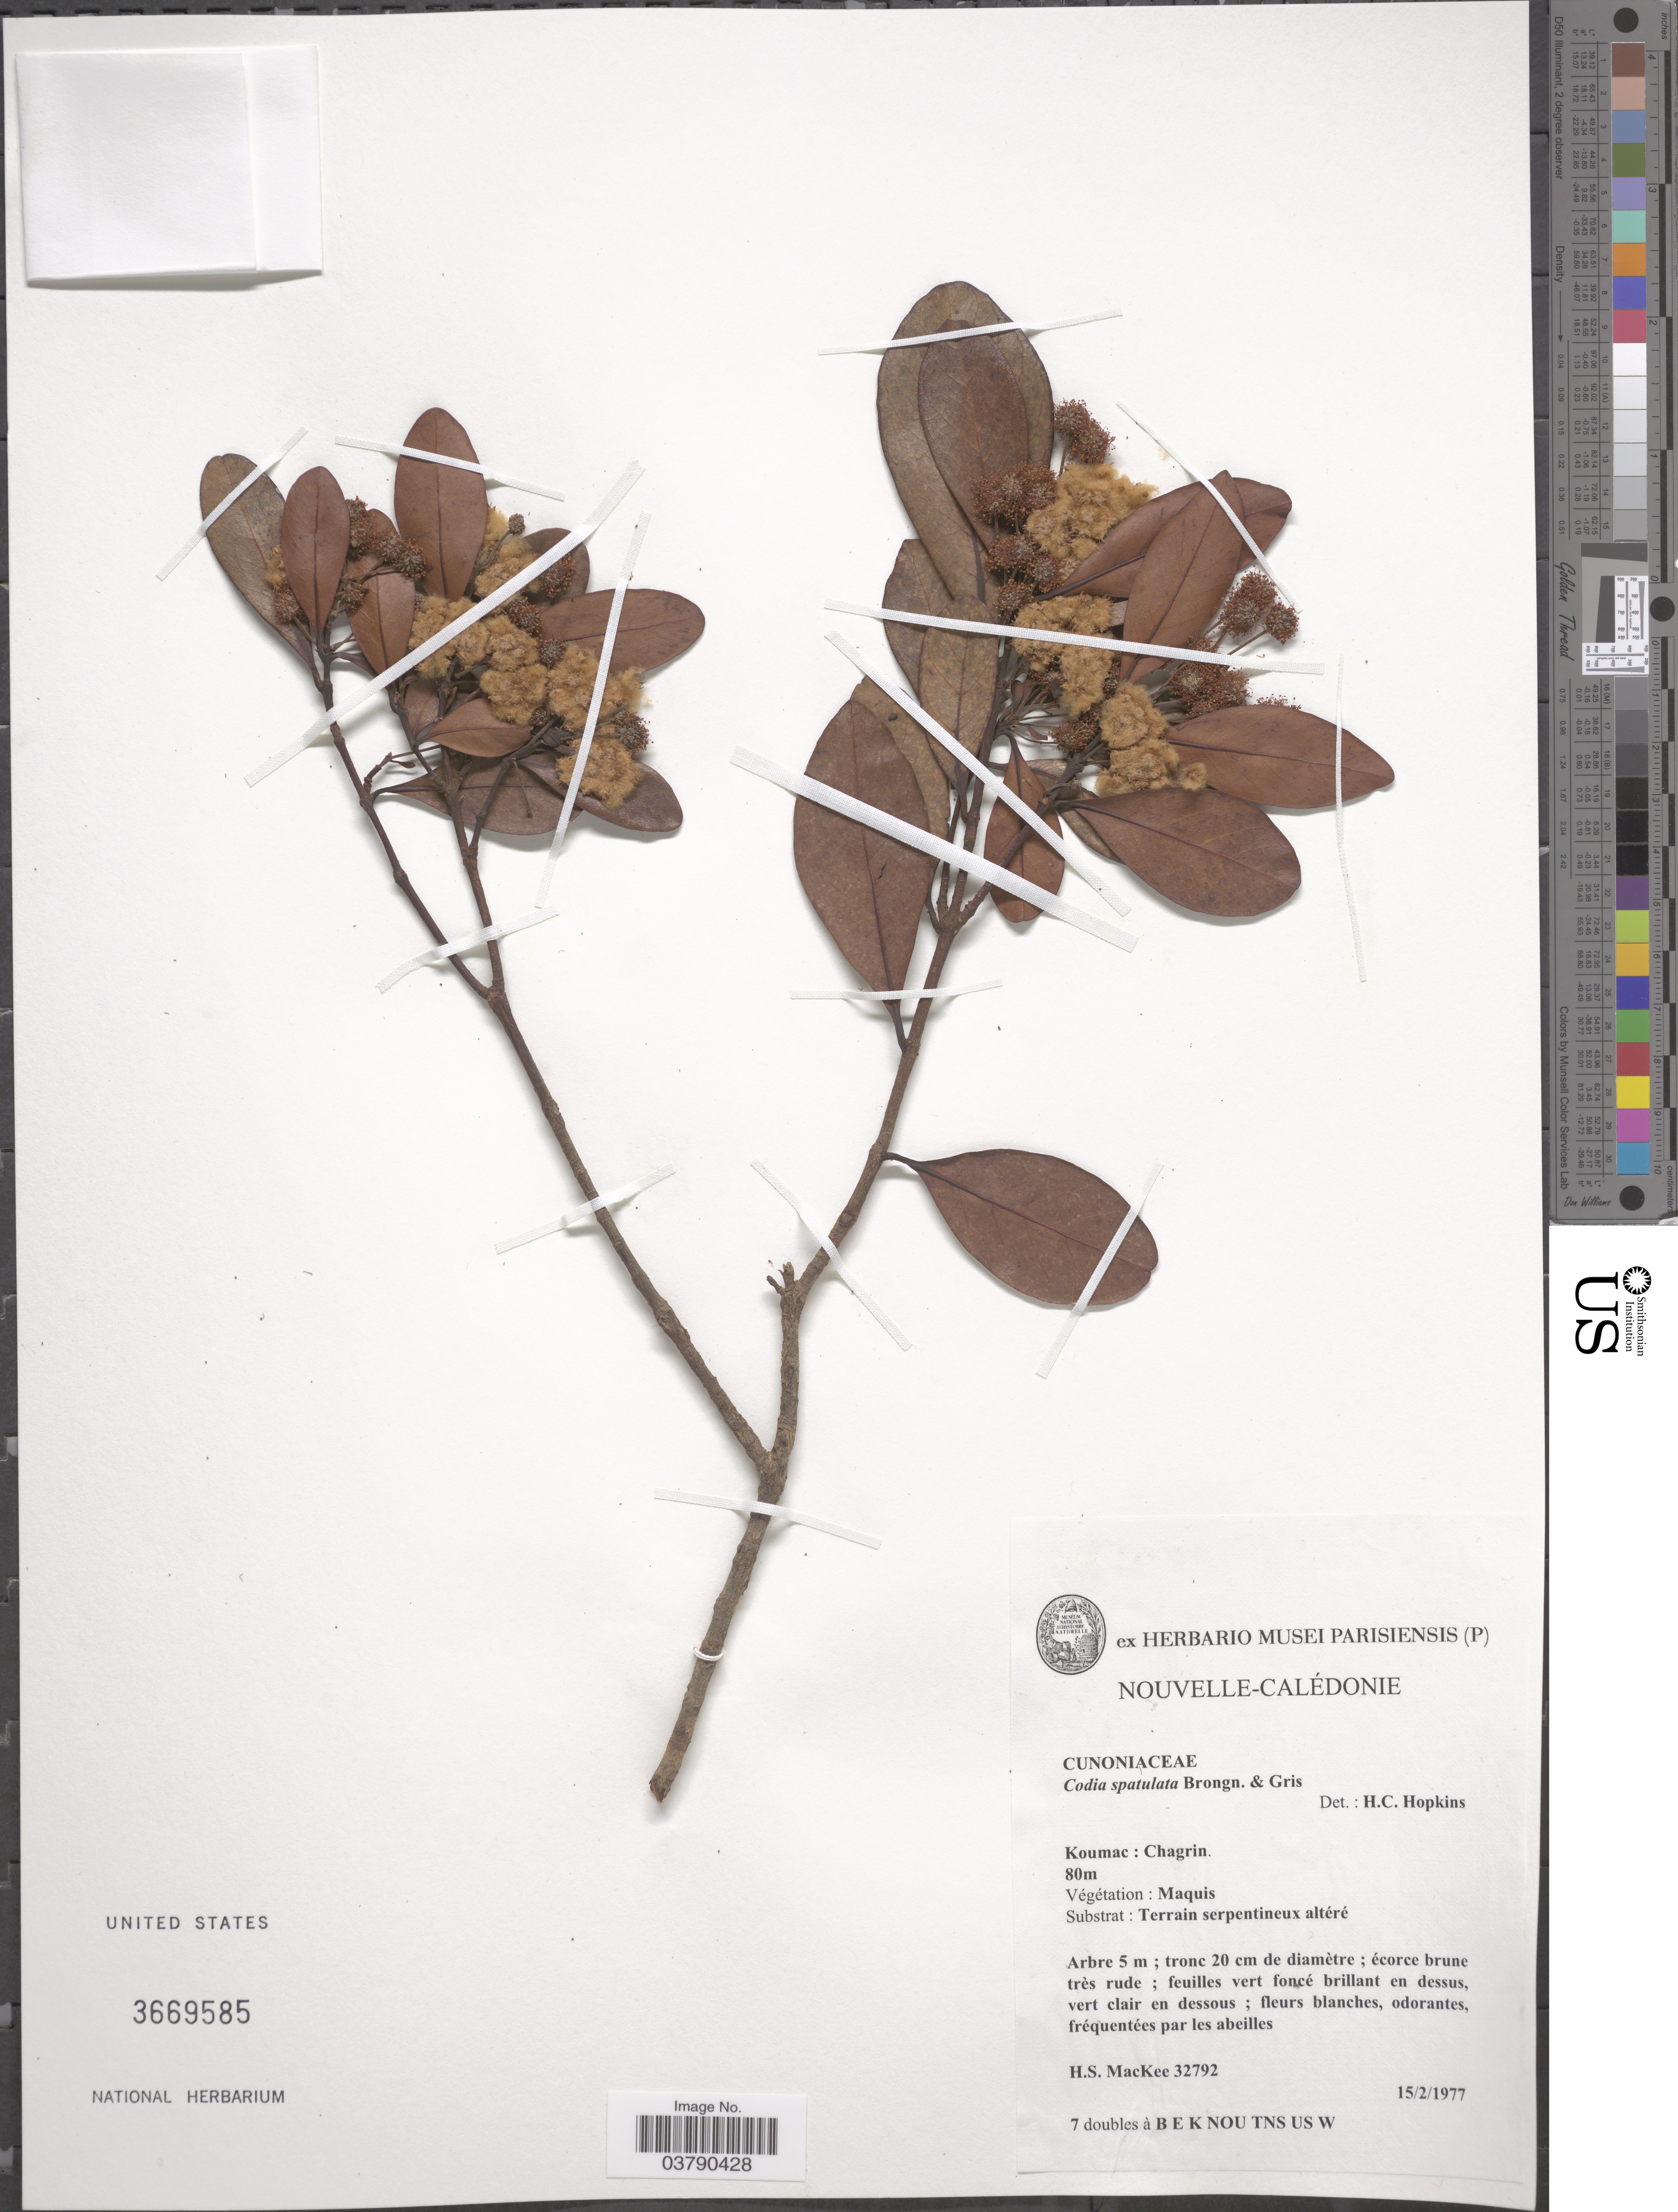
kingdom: Plantae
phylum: Tracheophyta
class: Magnoliopsida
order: Oxalidales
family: Cunoniaceae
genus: Codia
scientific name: Codia spatulata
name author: Brongn. & Gris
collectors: H. Mackee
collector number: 32792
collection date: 1977-02-15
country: New Caledonia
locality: Nouvelle-Calédonie. Koumac: Chagrin.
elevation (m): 80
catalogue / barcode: US 3669585